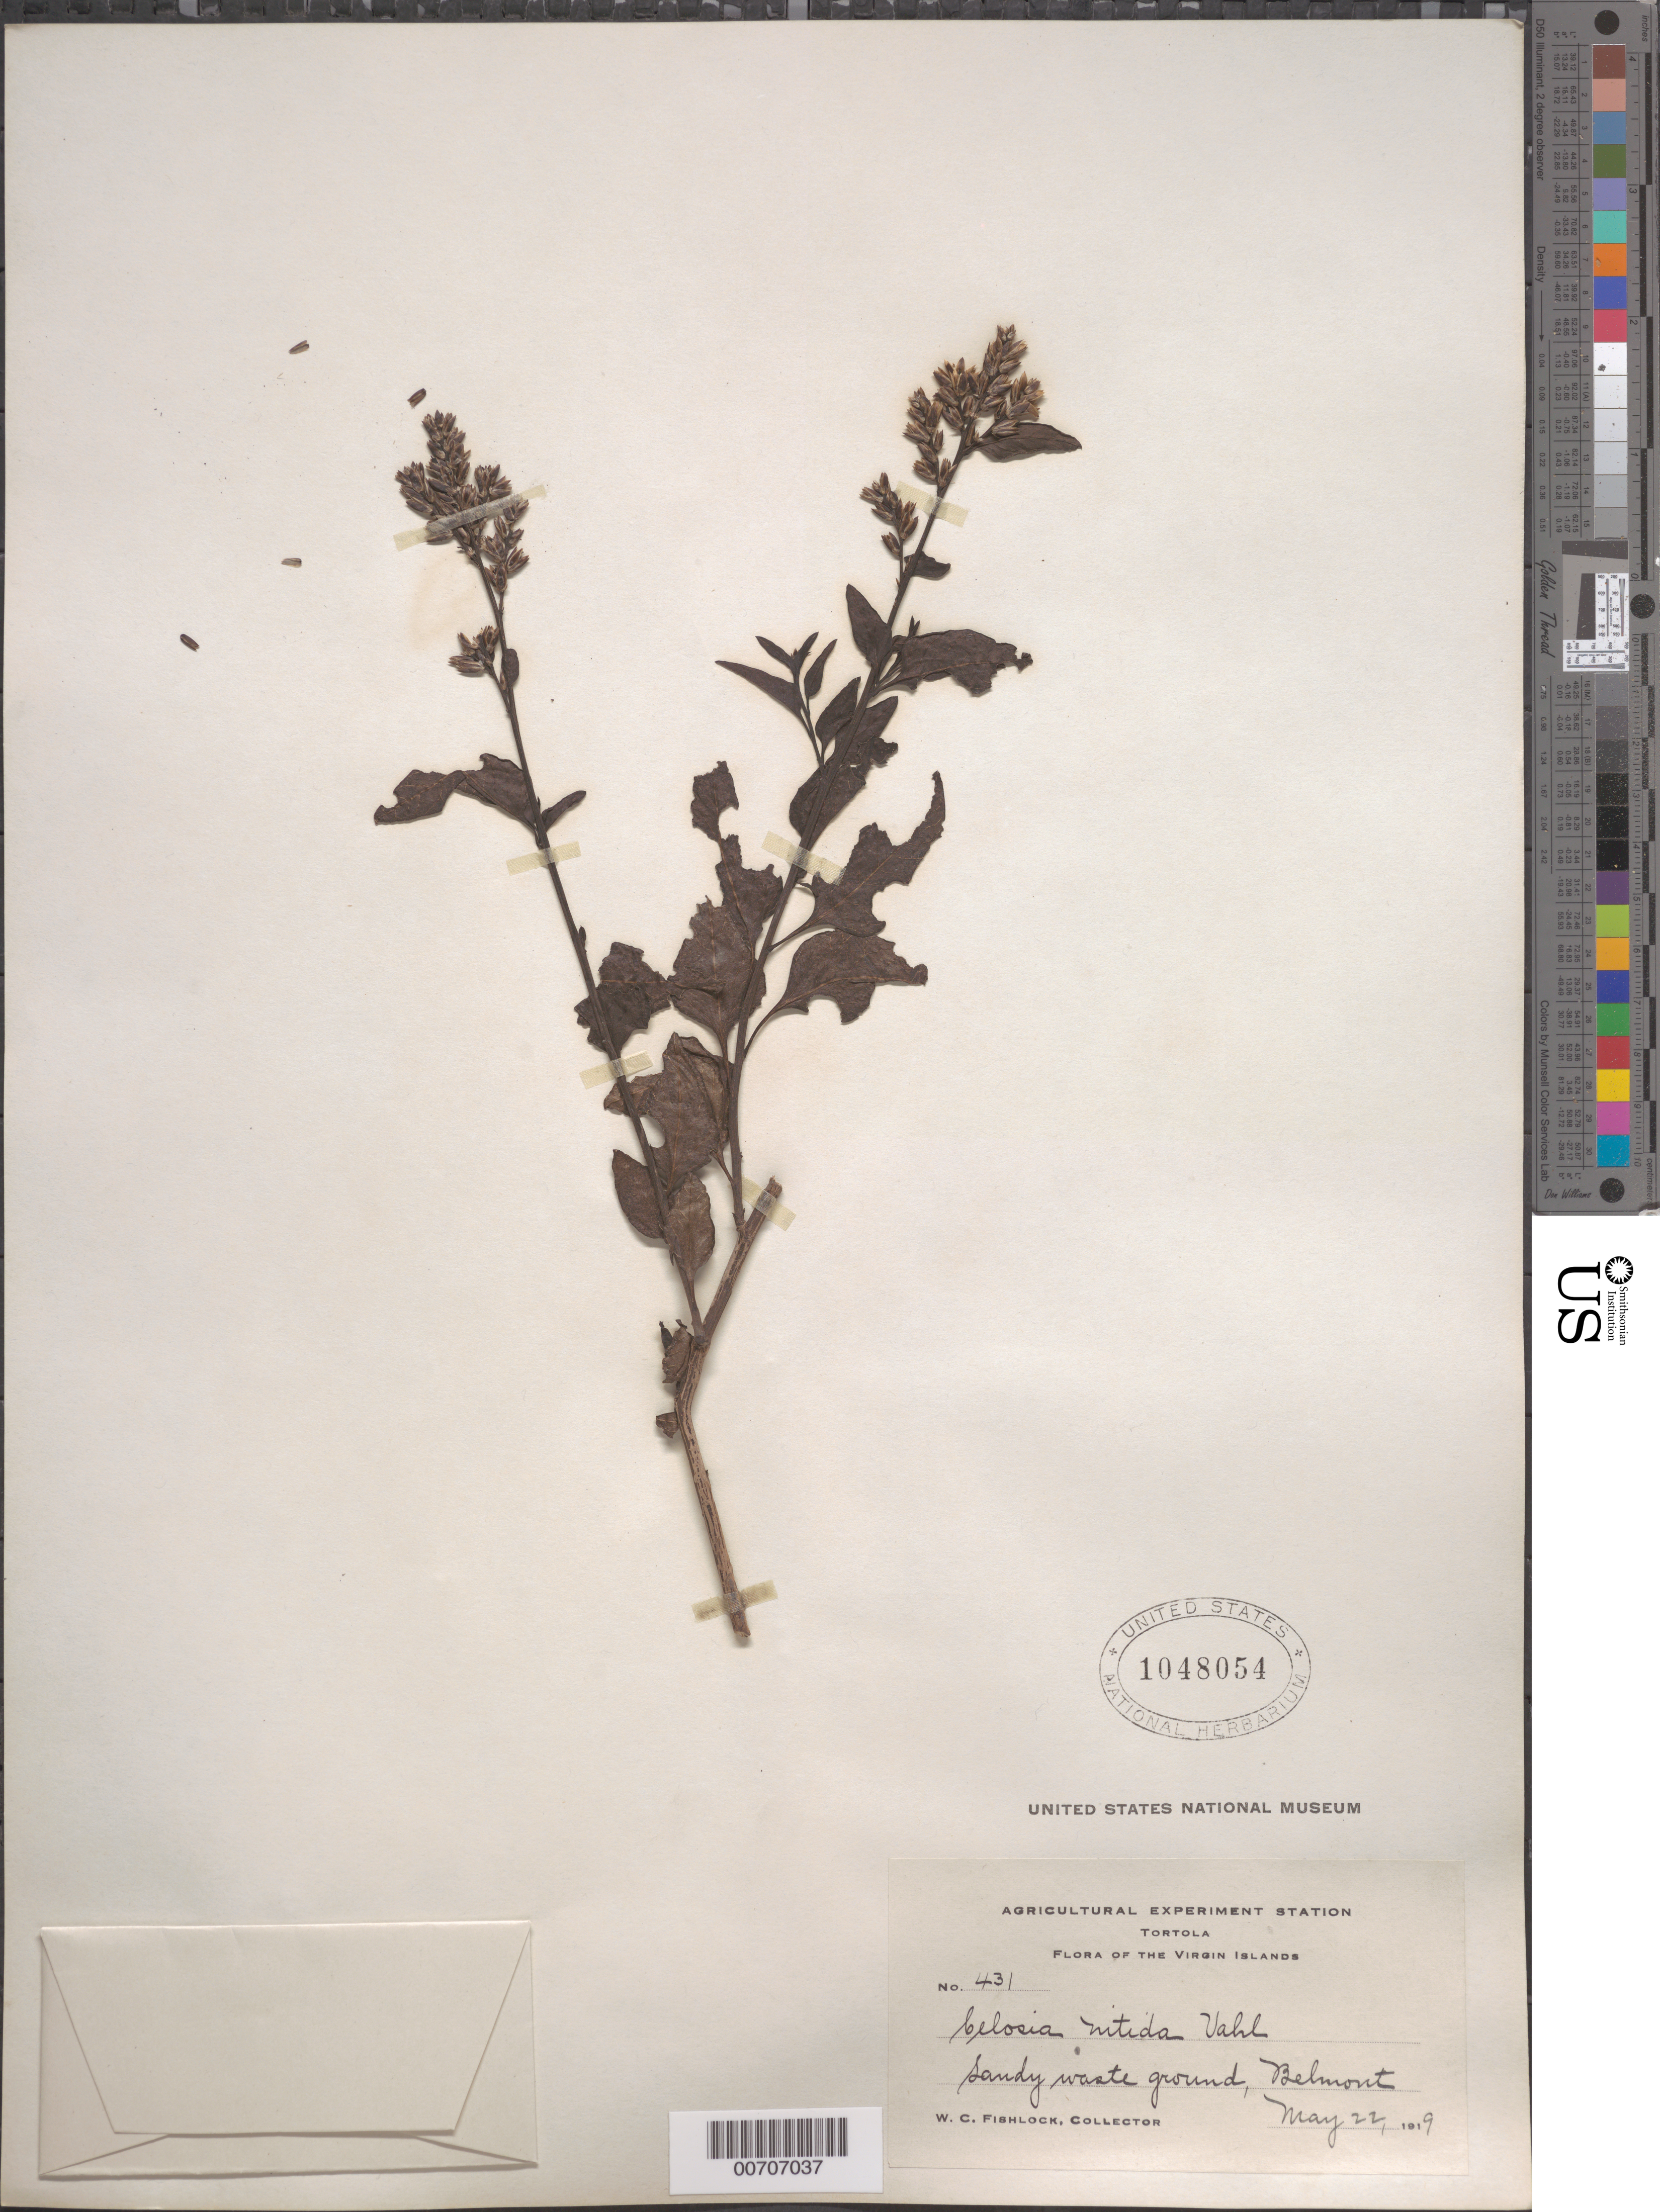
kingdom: Plantae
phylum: Tracheophyta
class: Magnoliopsida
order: Caryophyllales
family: Amaranthaceae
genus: Celosia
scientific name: Celosia nitida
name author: Vahl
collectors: W. Fishlock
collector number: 431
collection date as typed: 22 May 1919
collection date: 1919-05-22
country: British Virgin Islands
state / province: Tortola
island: Tortola Island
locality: Belmont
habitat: Sandy waste ground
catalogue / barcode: US 1048054